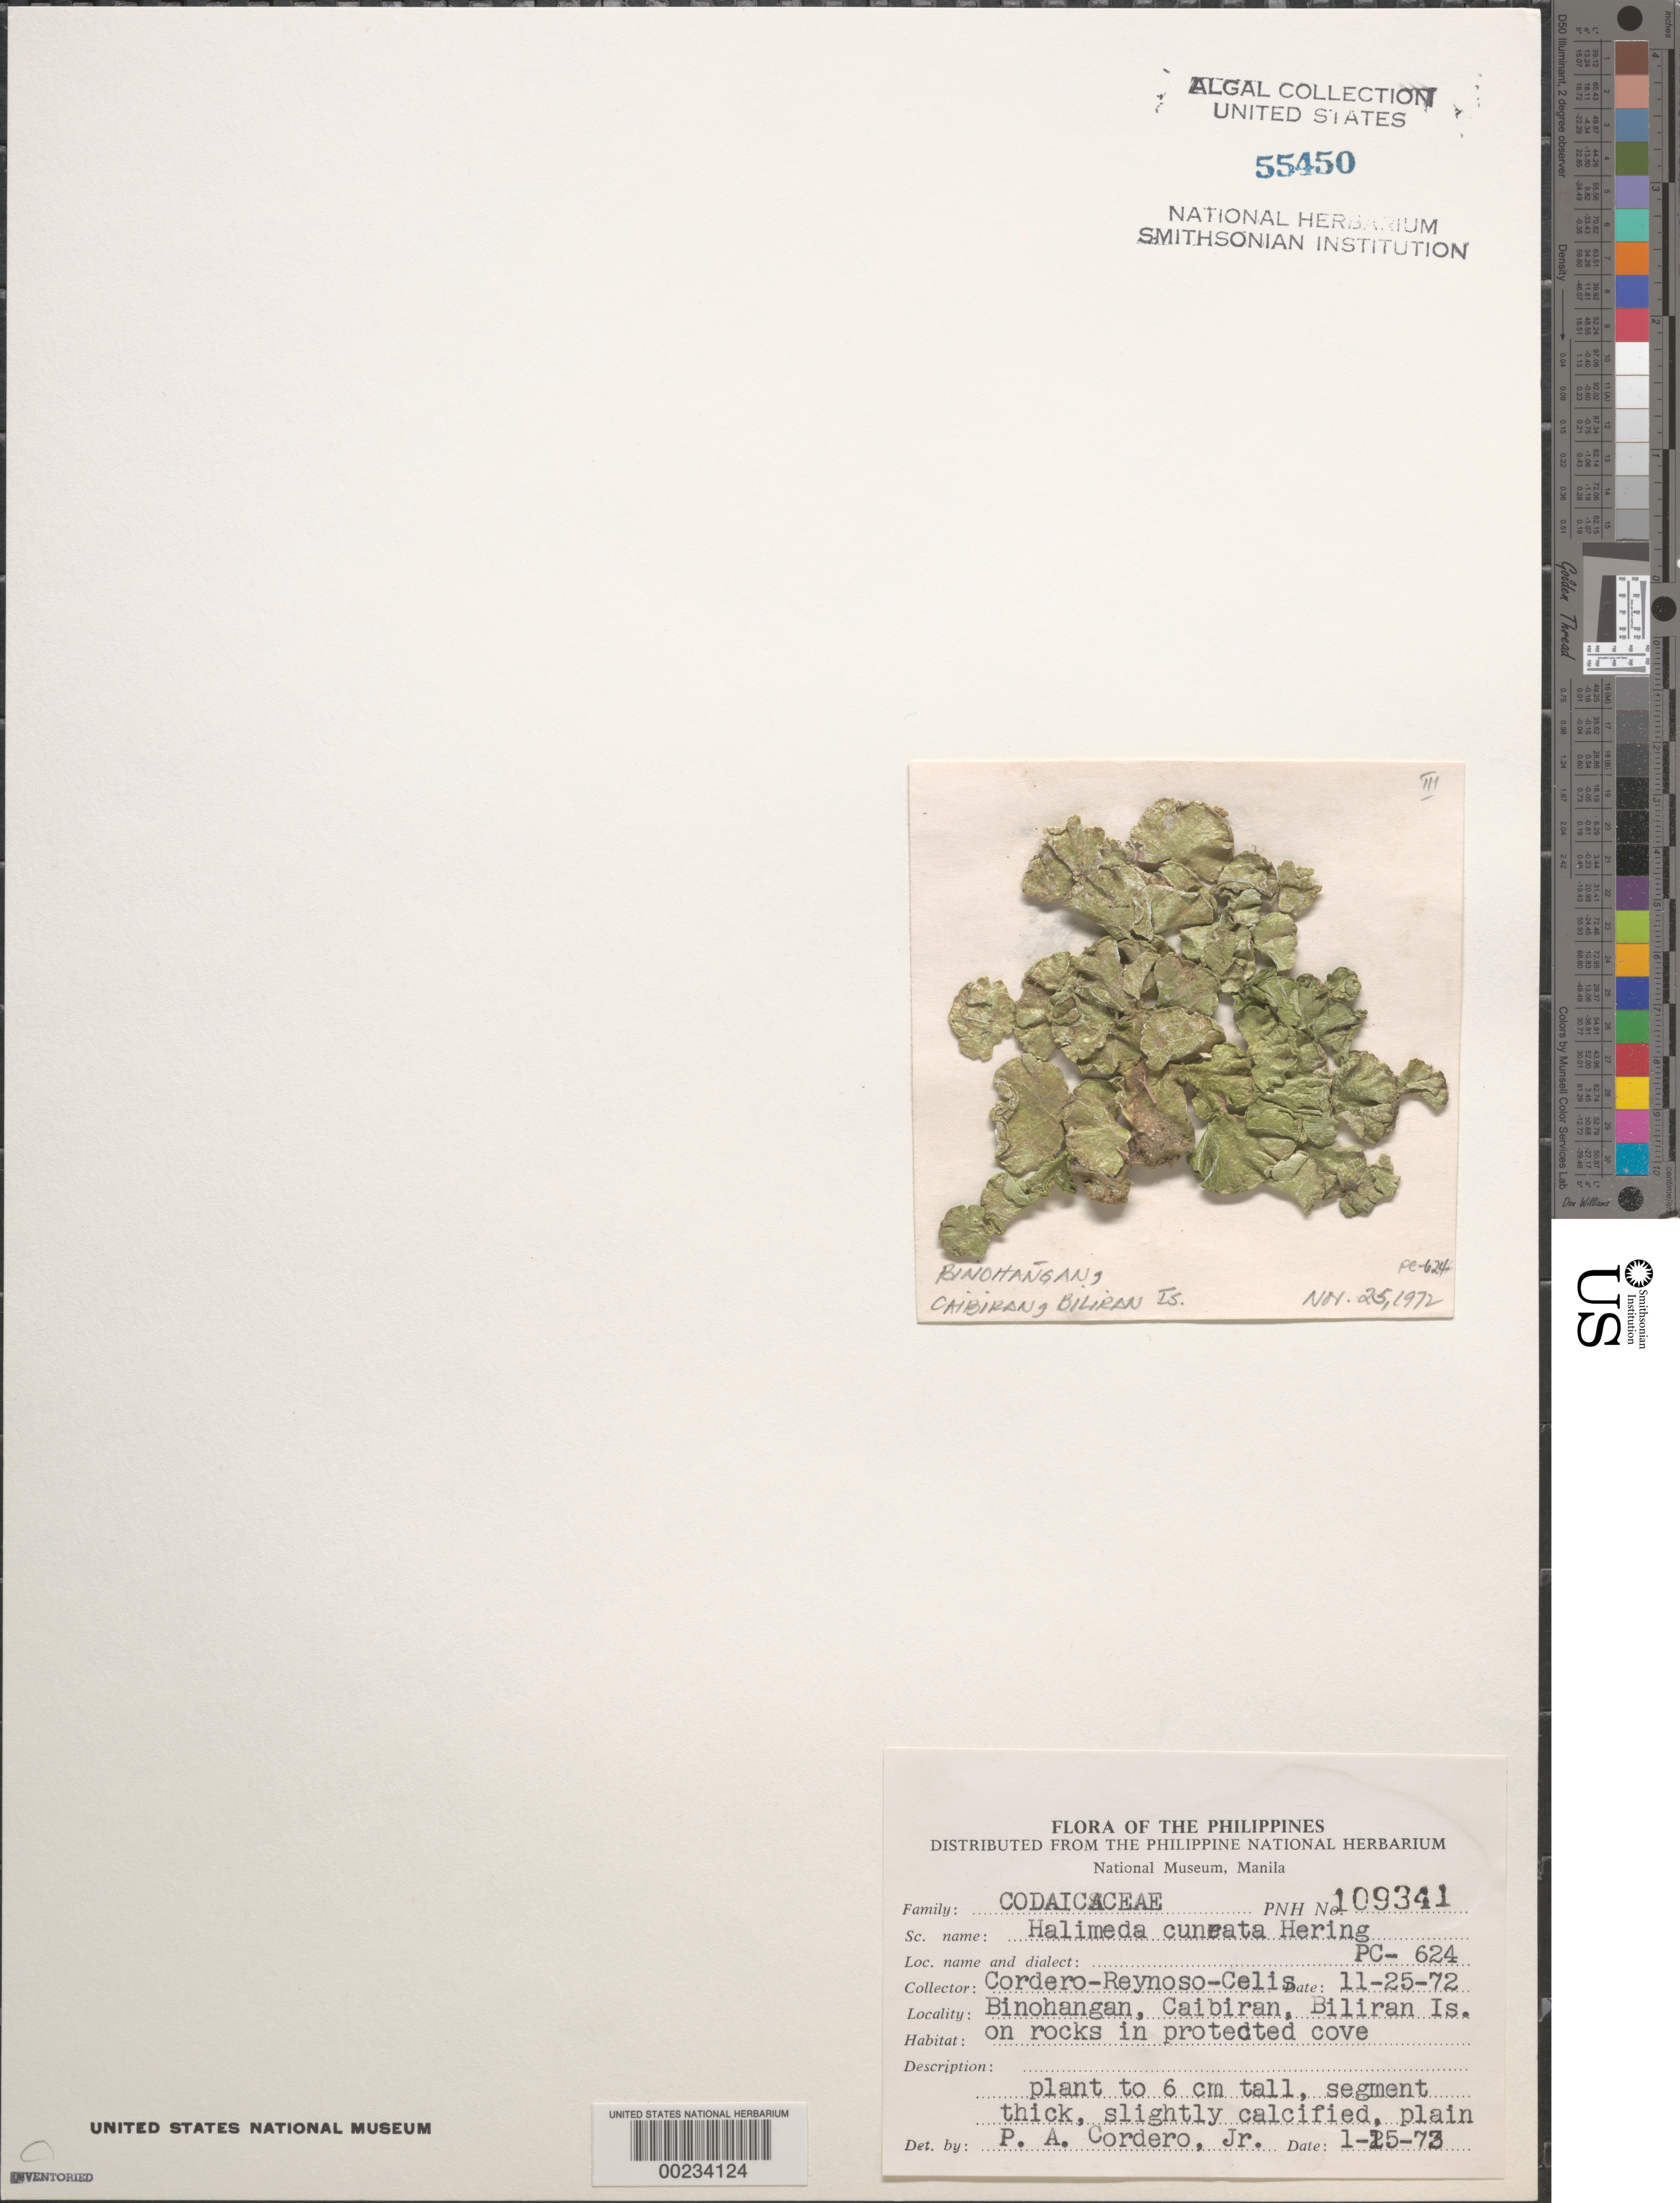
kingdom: Plantae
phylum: Chlorophyta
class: Ulvophyceae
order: Bryopsidales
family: Halimedaceae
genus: Halimeda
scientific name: Halimeda cuneata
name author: Hering in Krauss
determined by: Cordero, P. A., Jr.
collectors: P. A. Cordero, E. Reynoso & M. Celis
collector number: Pc-624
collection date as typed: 25 Nov 1972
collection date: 1972-11-25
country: Philippines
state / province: Eastern Visayas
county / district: Leyte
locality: Binohangen, caibiran, biliran island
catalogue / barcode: US 55450